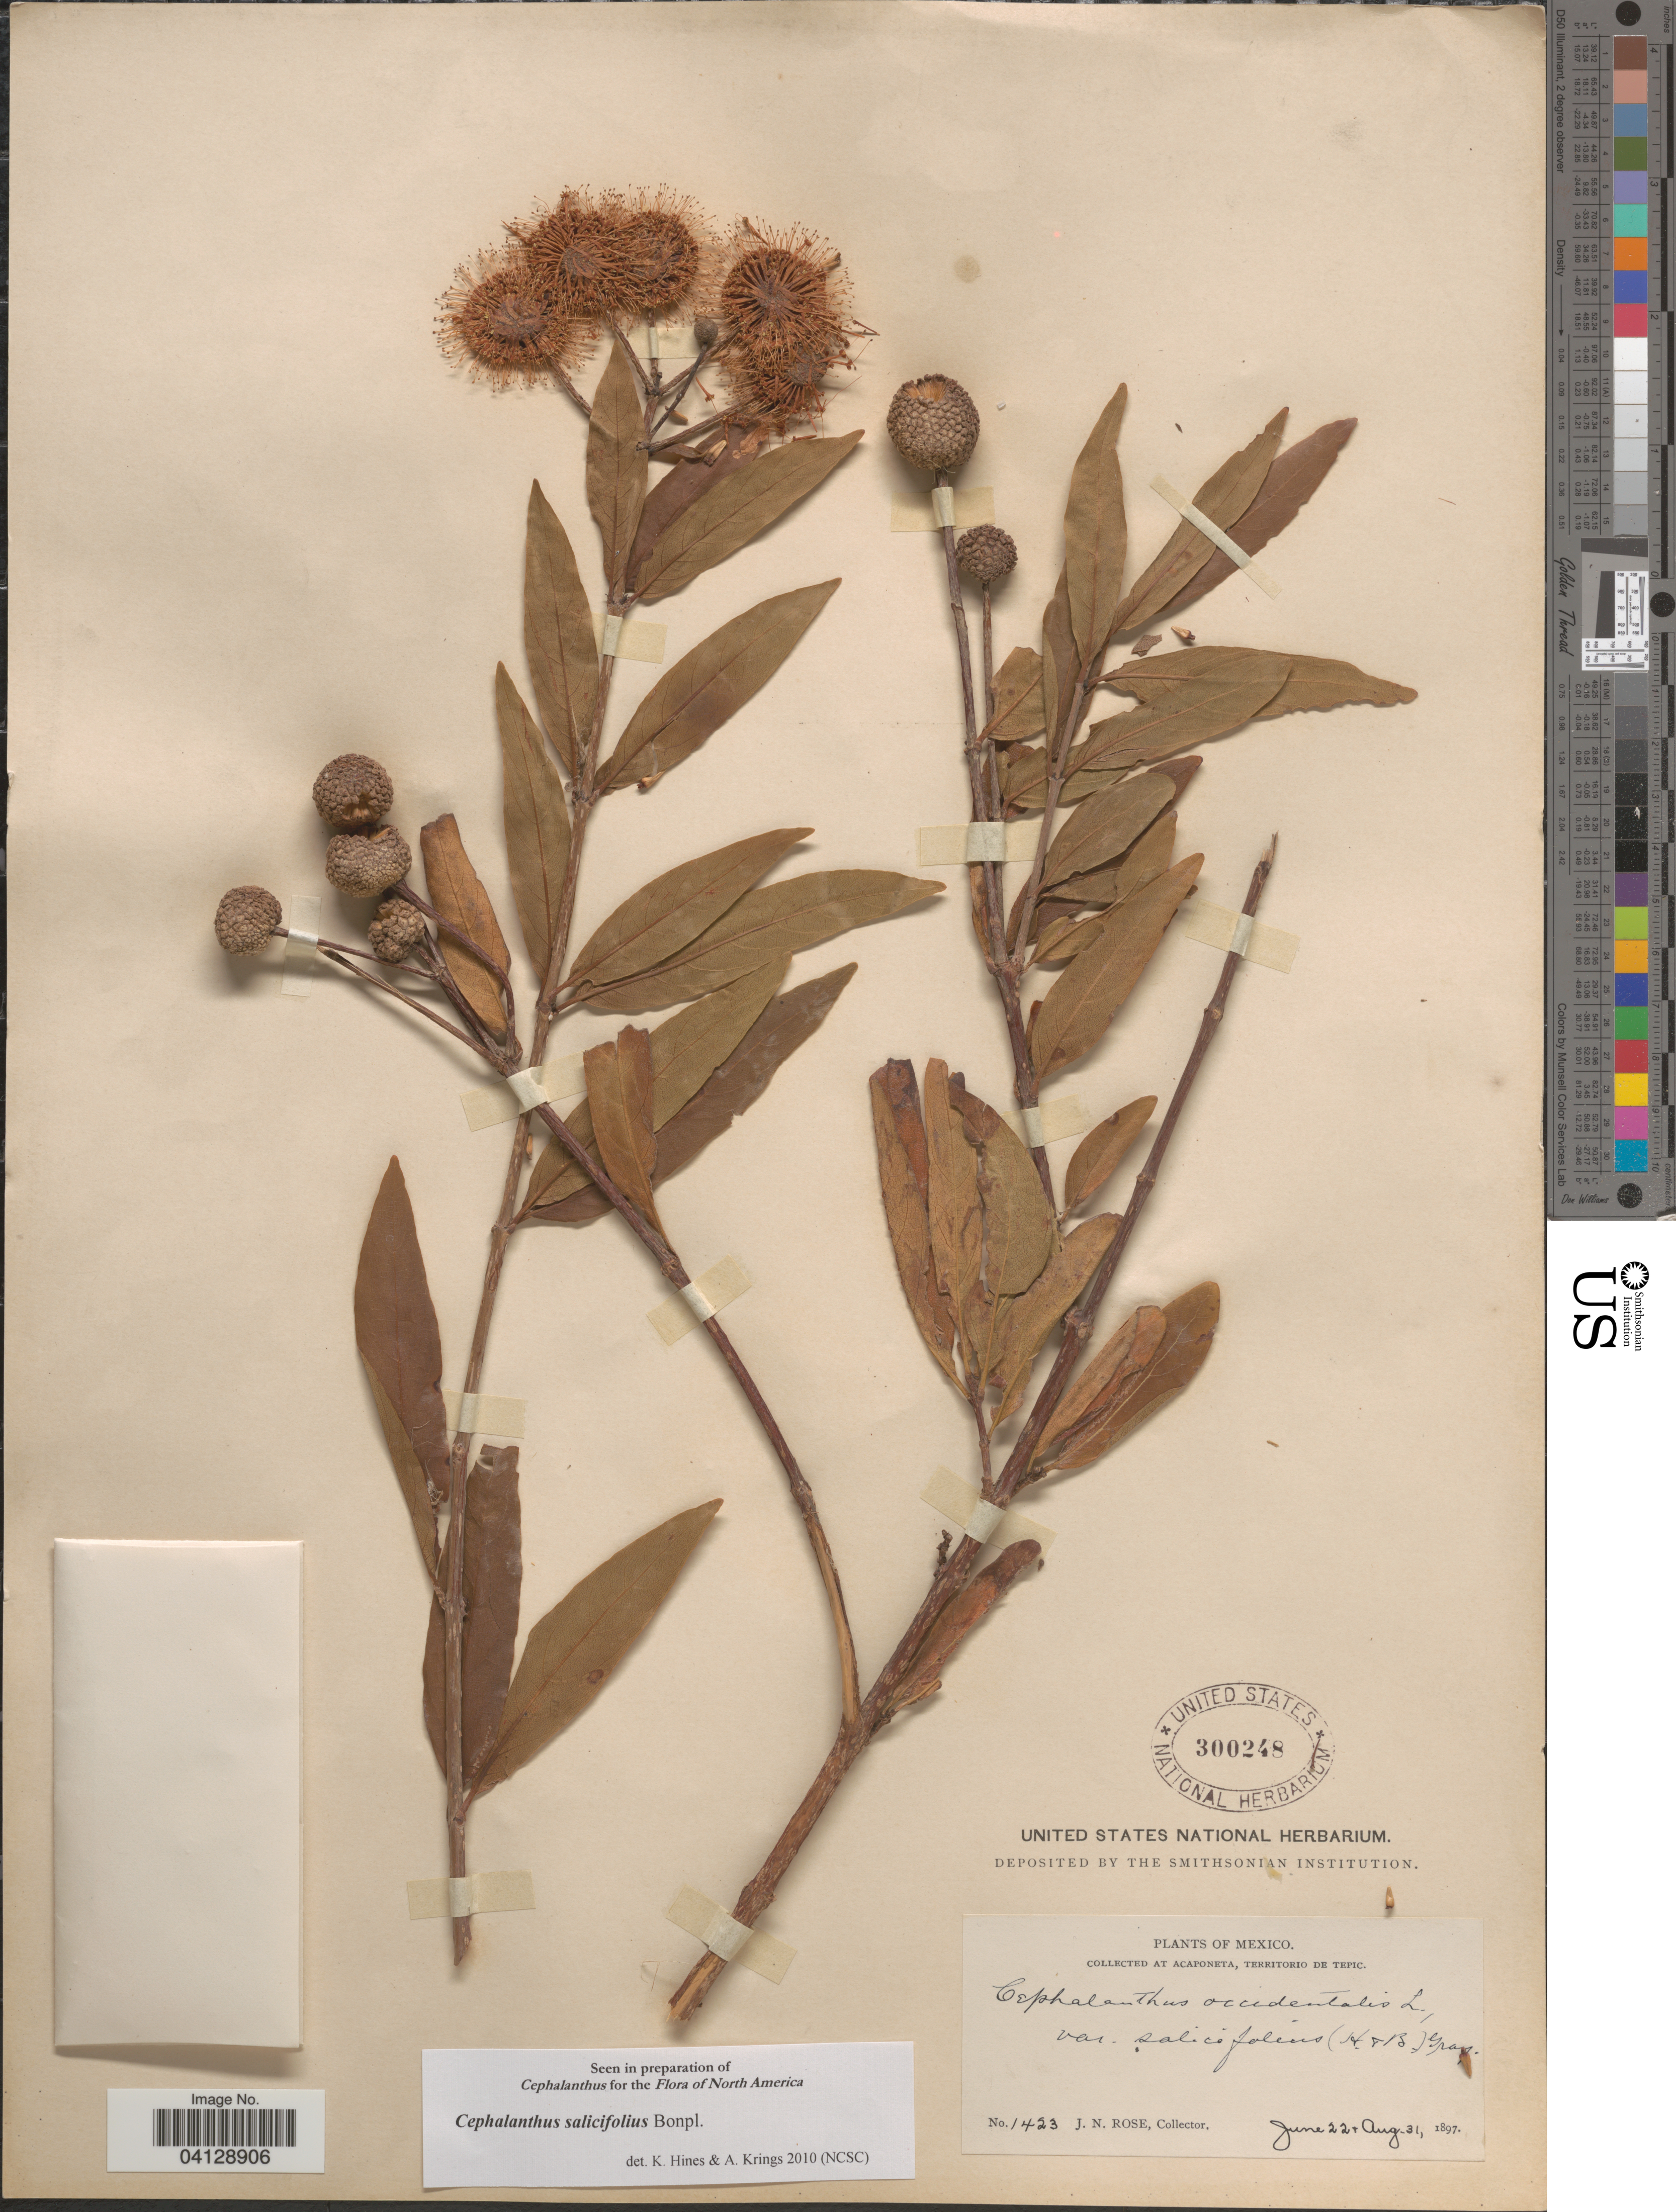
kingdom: Plantae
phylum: Tracheophyta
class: Magnoliopsida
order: Gentianales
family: Rubiaceae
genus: Cephalanthus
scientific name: Cephalanthus salicifolius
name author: Bonpl.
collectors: J. N. Rose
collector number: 1423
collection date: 1897-06-22/1897-08-31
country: Mexico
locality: Acaponeta, Territorio de Tepic.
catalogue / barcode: US 300248